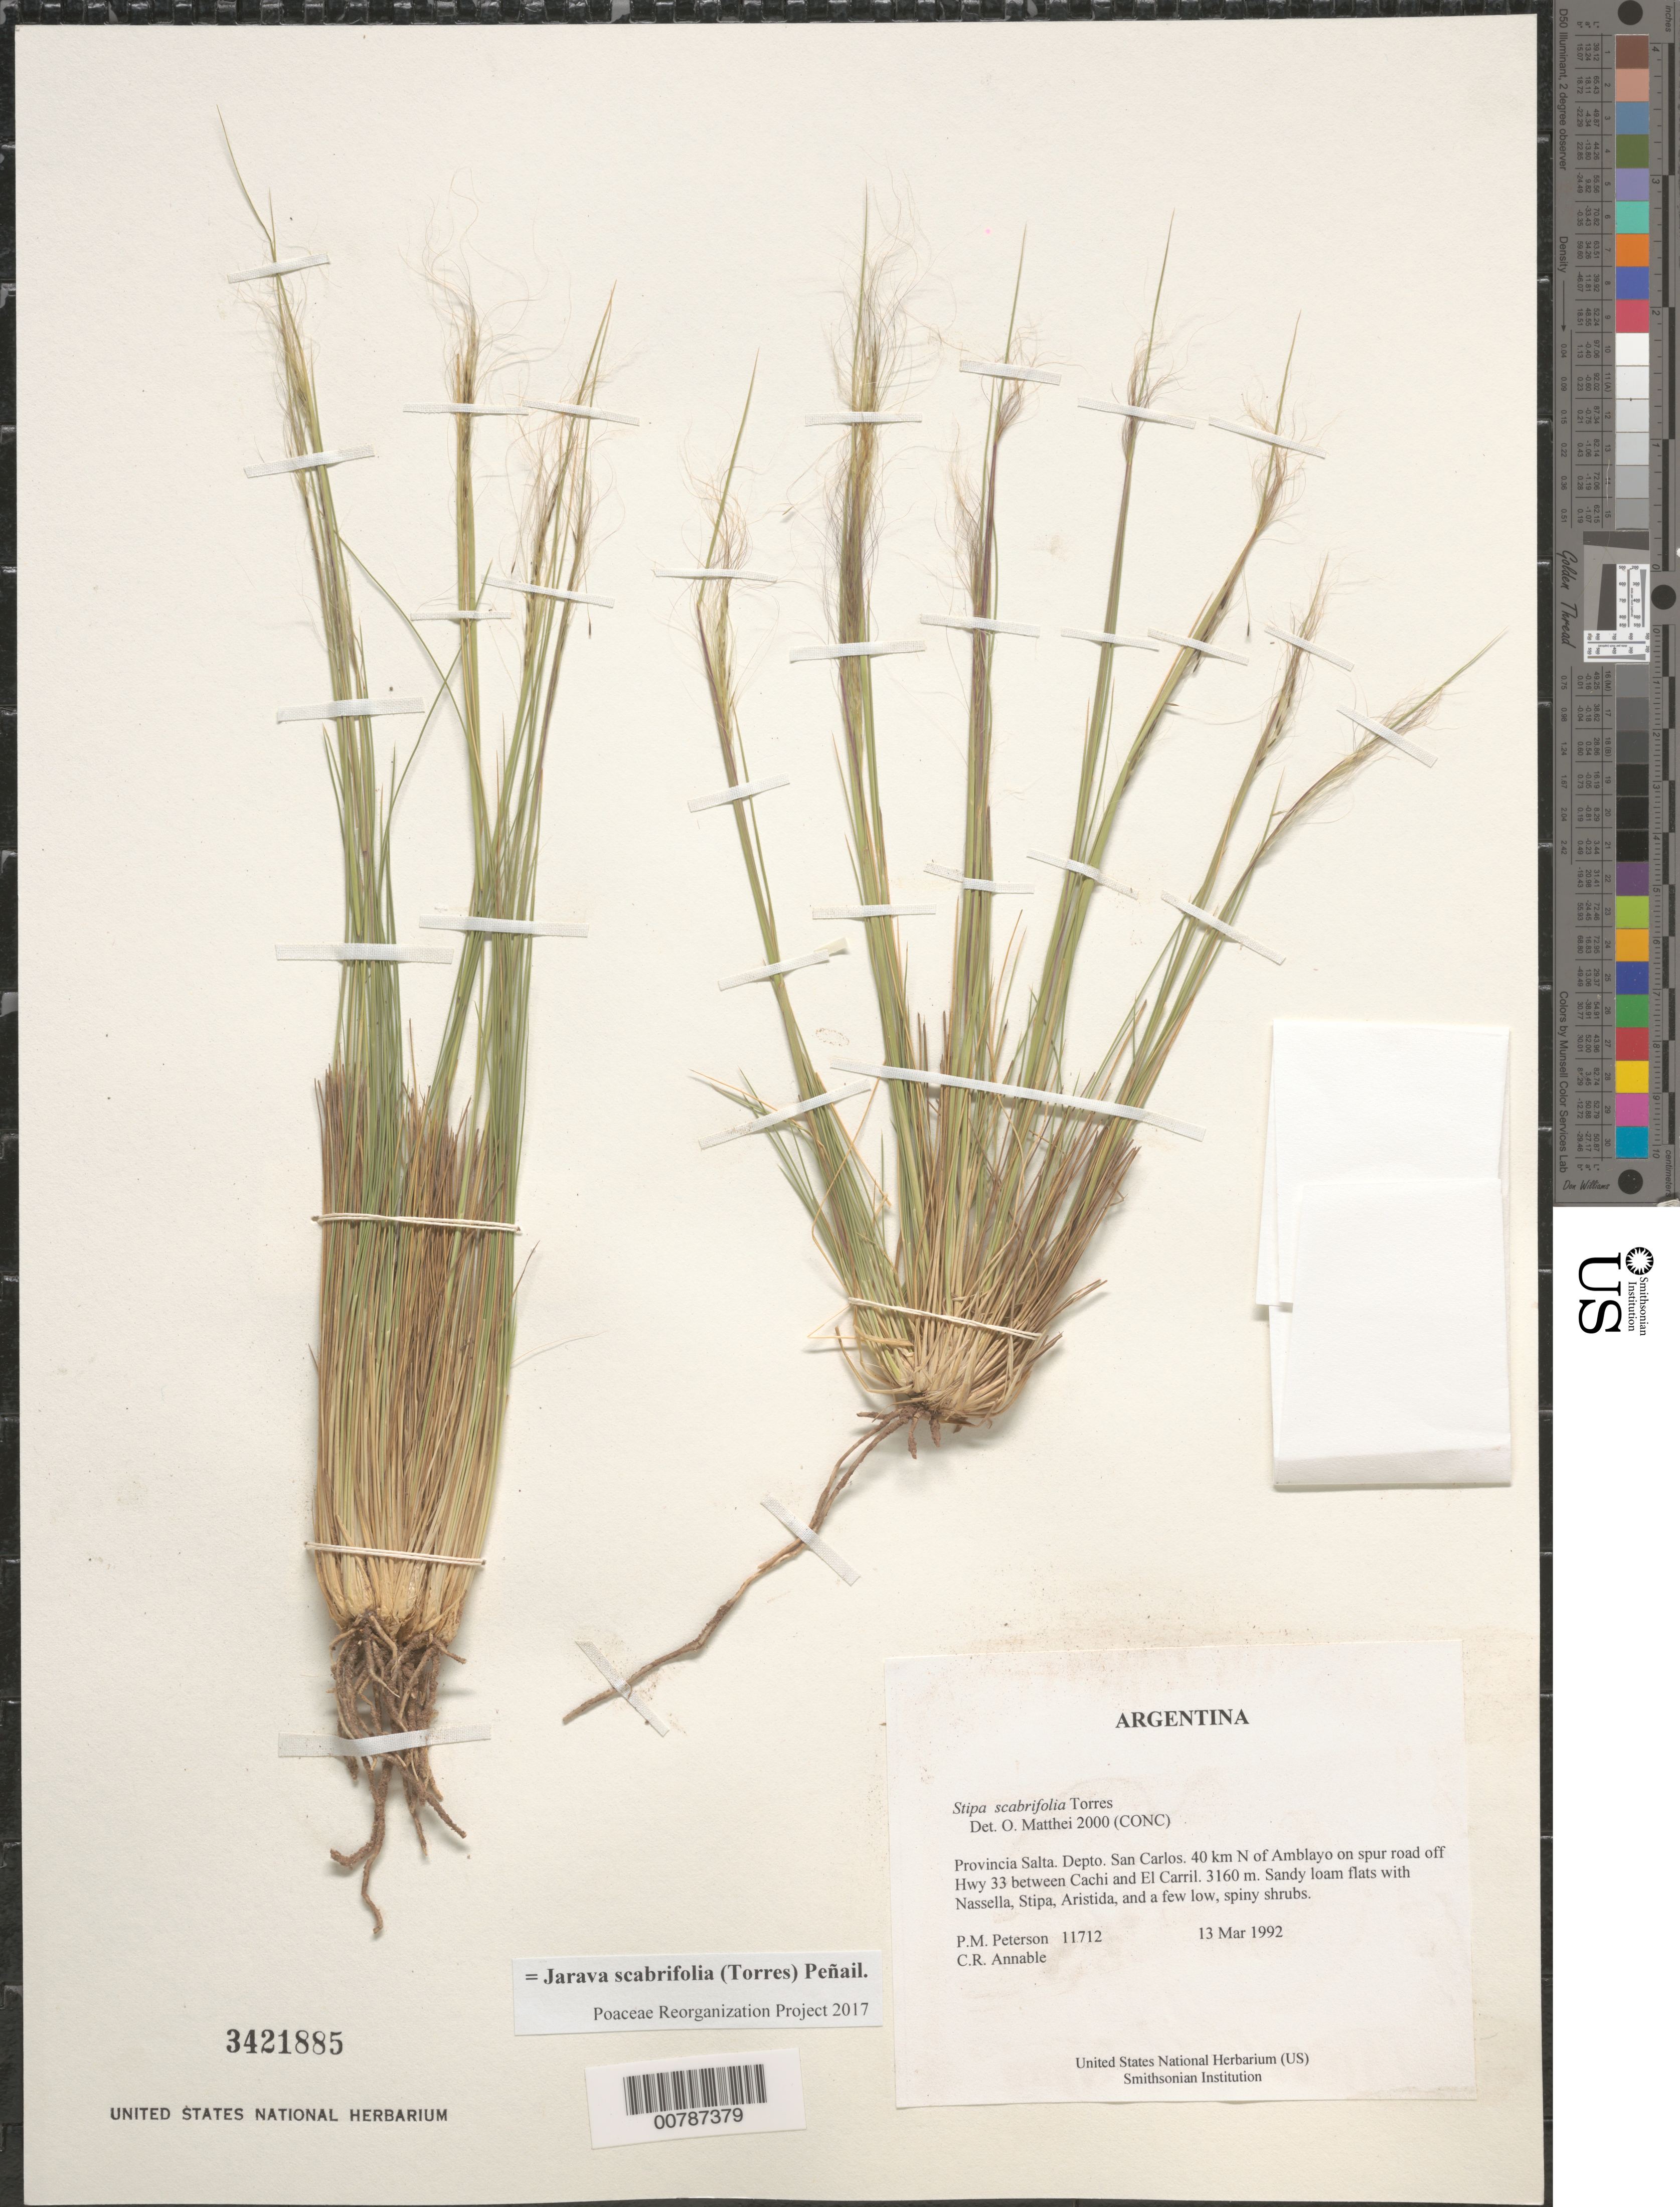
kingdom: Plantae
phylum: Tracheophyta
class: Liliopsida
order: Poales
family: Poaceae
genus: Jarava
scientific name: Jarava scabrifolia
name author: (Torres) Peñail.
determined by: Poaceae Reorganization Project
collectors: P. M. Peterson & C. R. Annable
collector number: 11712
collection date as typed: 13 Mar 1992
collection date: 1992-03-13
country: Argentina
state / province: Salta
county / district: San Carlos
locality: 40 km N of Amblayo on spur road off Hwy 33 between Cachi and El Carril.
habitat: Sandy loam flats with Nassella, Stipa, Aristida, and a few low, spiny shrubs.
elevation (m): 3160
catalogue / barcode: US 3421885